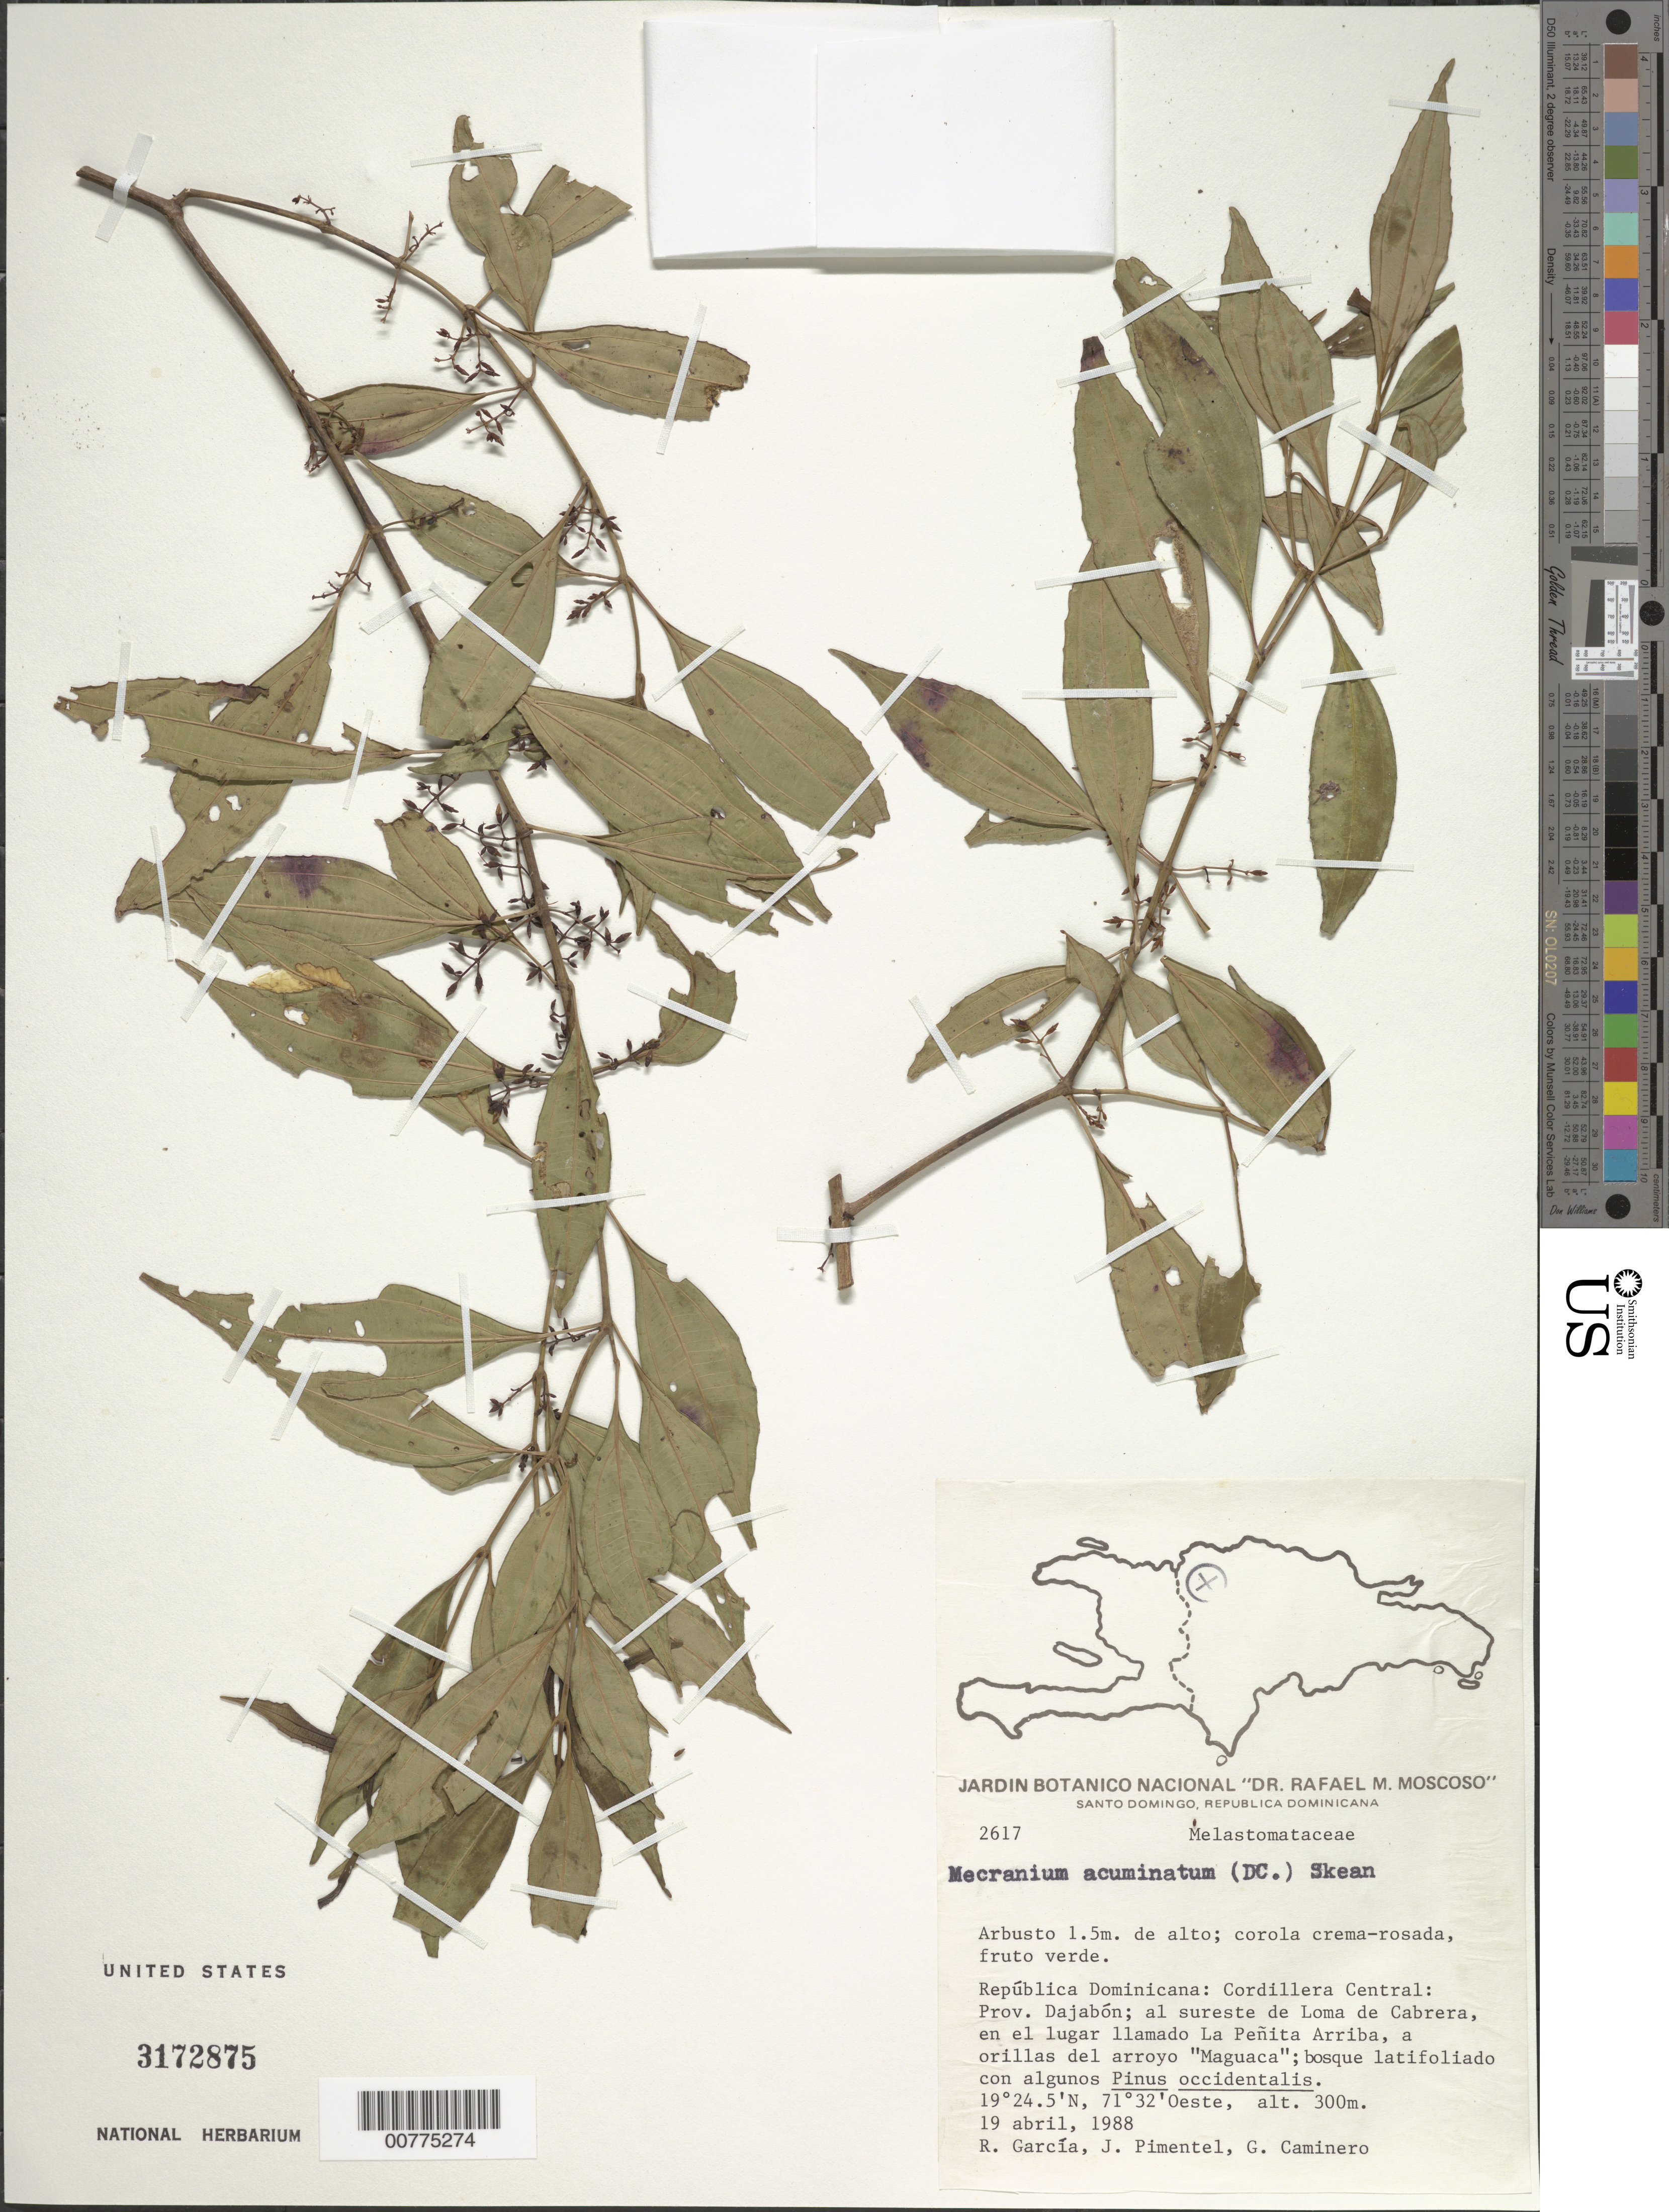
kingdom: Plantae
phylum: Tracheophyta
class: Magnoliopsida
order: Myrtales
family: Melastomataceae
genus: Mecranium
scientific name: Mecranium acuminatum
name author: (DC.) Skean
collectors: R. G. García, J. Pimentel & G. Caminero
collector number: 2617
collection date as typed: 19 Apr 1988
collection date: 1988-04-19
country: Dominican Republic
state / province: Dajabon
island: Hispaniola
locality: Cordillera Central, southeast of Loma de Cabrera, in a place called La Peñita Arriba, shores of "Maguaca" stream.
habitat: In broadleaf with a few Pinus occidentalis.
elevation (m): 300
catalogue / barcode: US 3172875